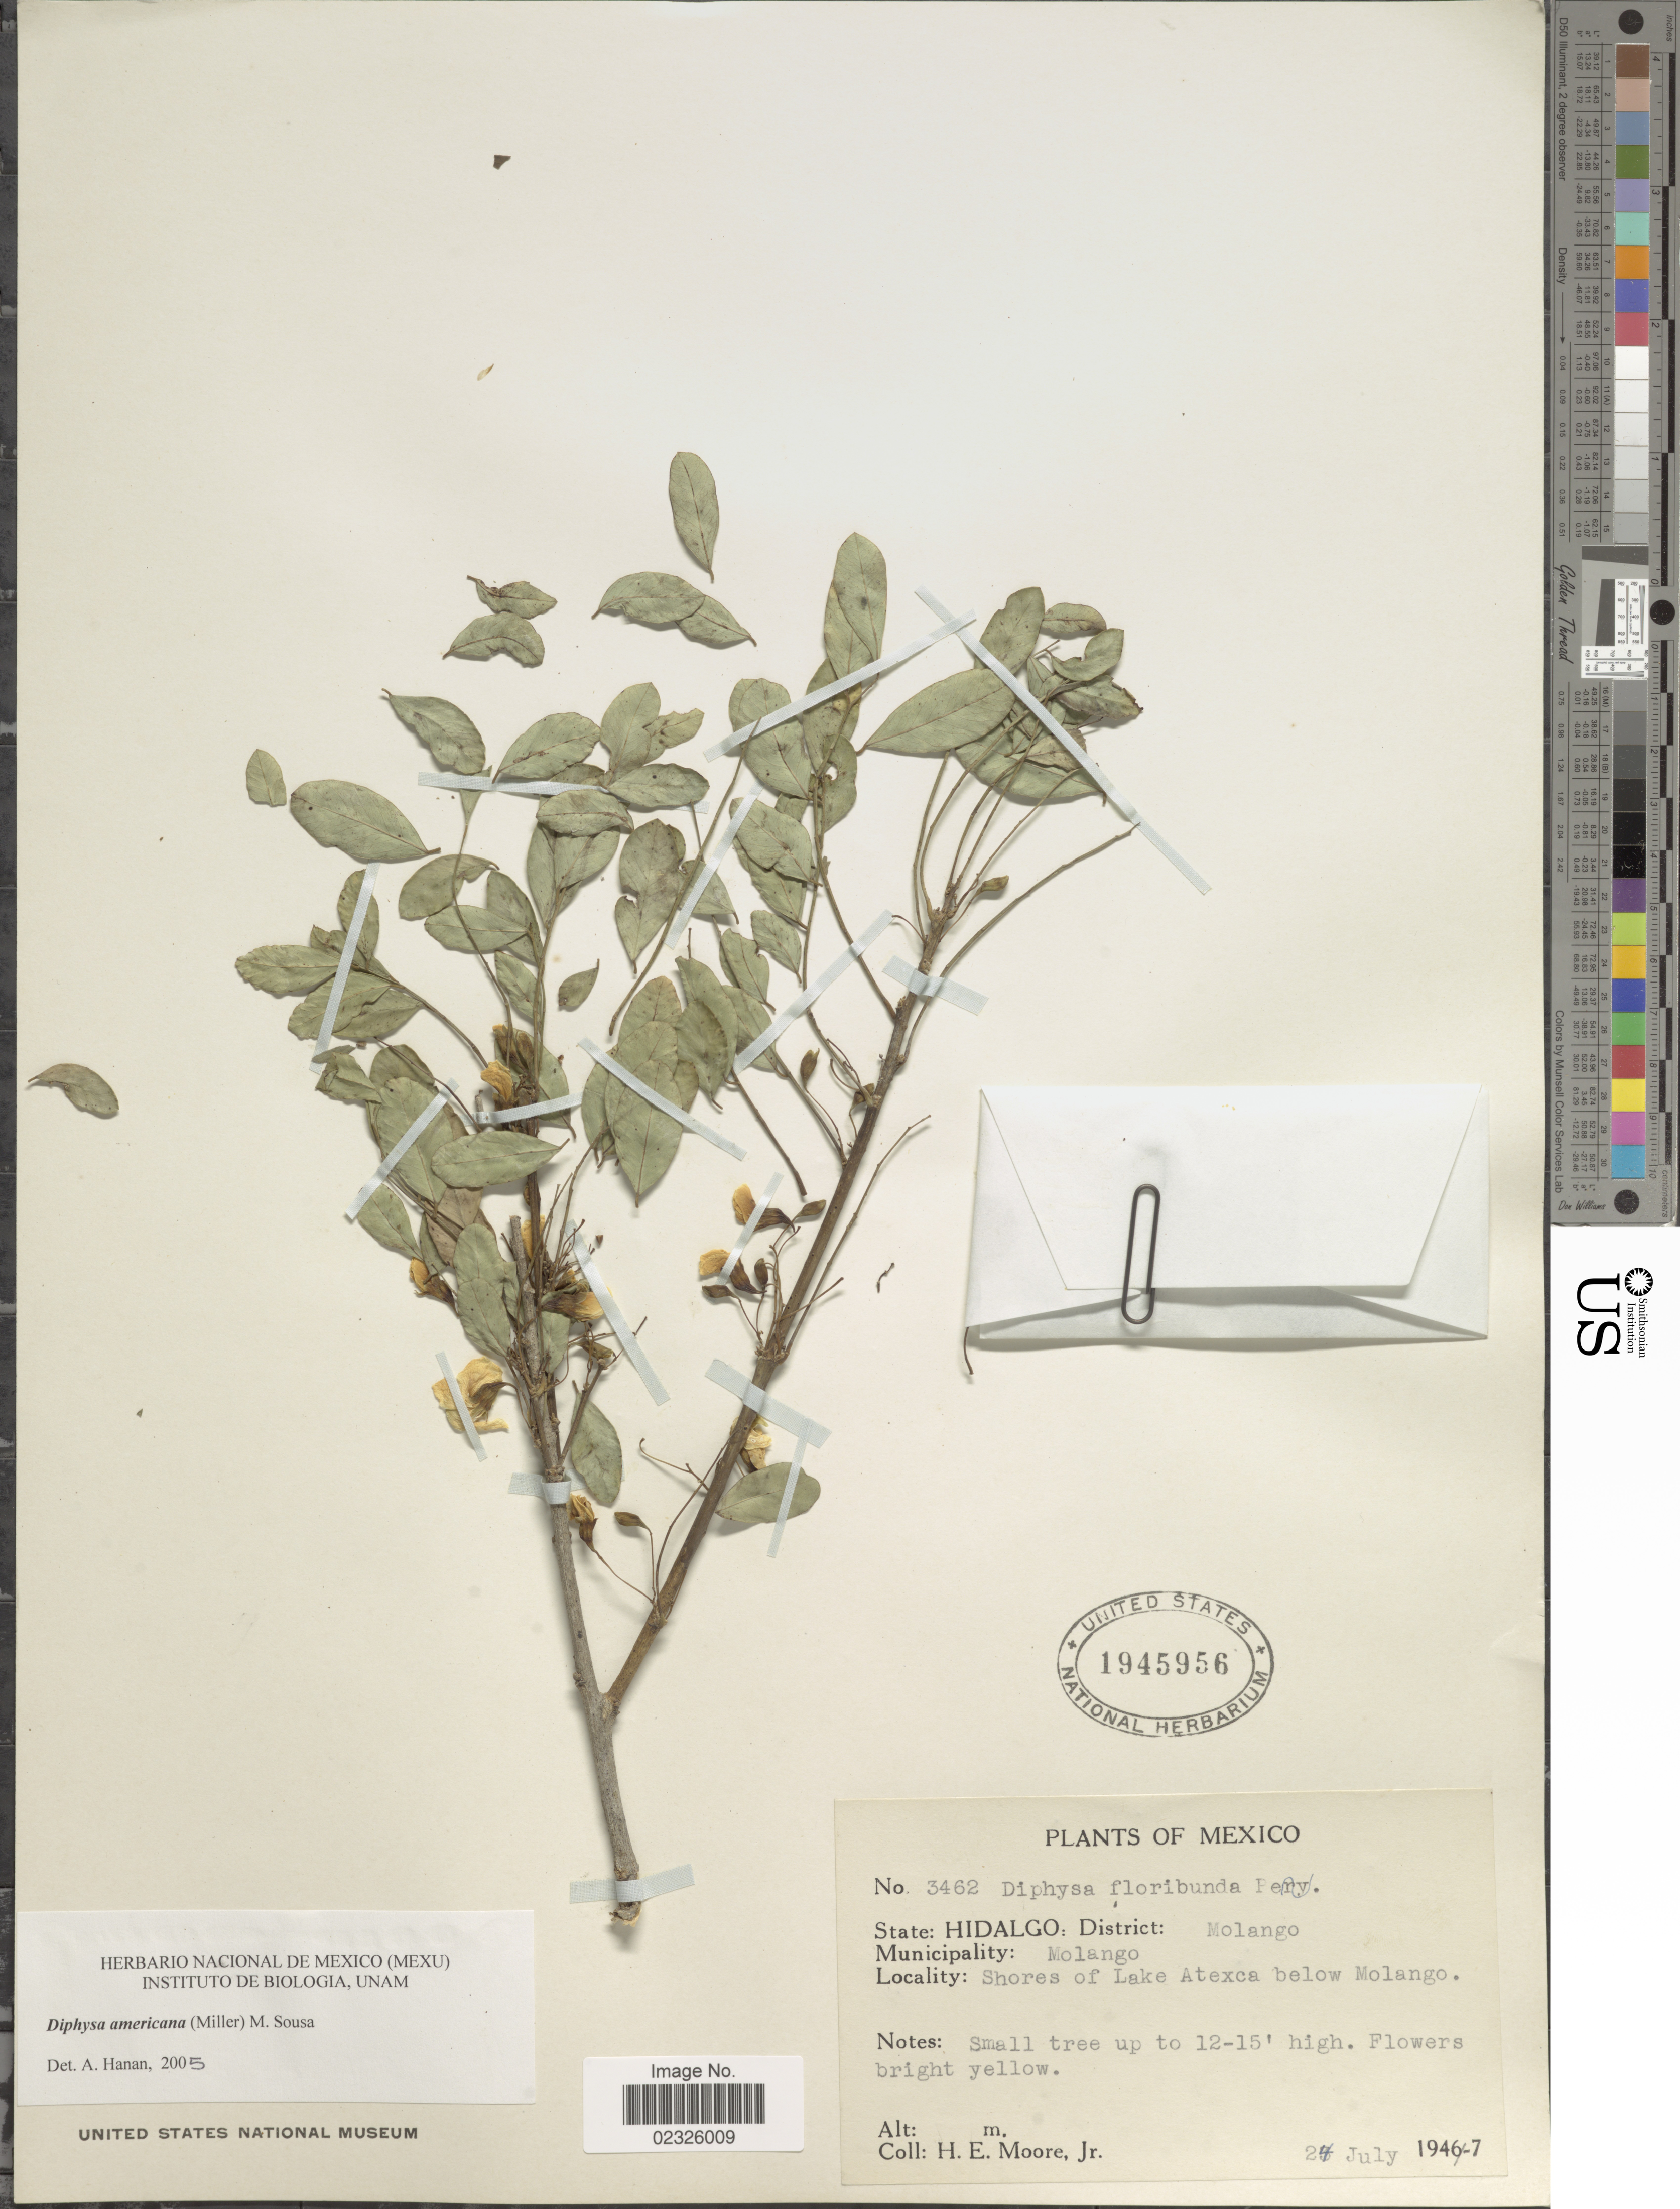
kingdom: Plantae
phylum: Tracheophyta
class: Magnoliopsida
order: Fabales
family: Fabaceae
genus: Diphysa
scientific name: Diphysa americana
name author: (Mill.) M. Sousa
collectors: H. E. Moore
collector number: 3462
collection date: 1947-06-24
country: Mexico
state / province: Hidalgo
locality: District Molango, shores of Lake Axteca below Molango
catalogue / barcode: US 1945956